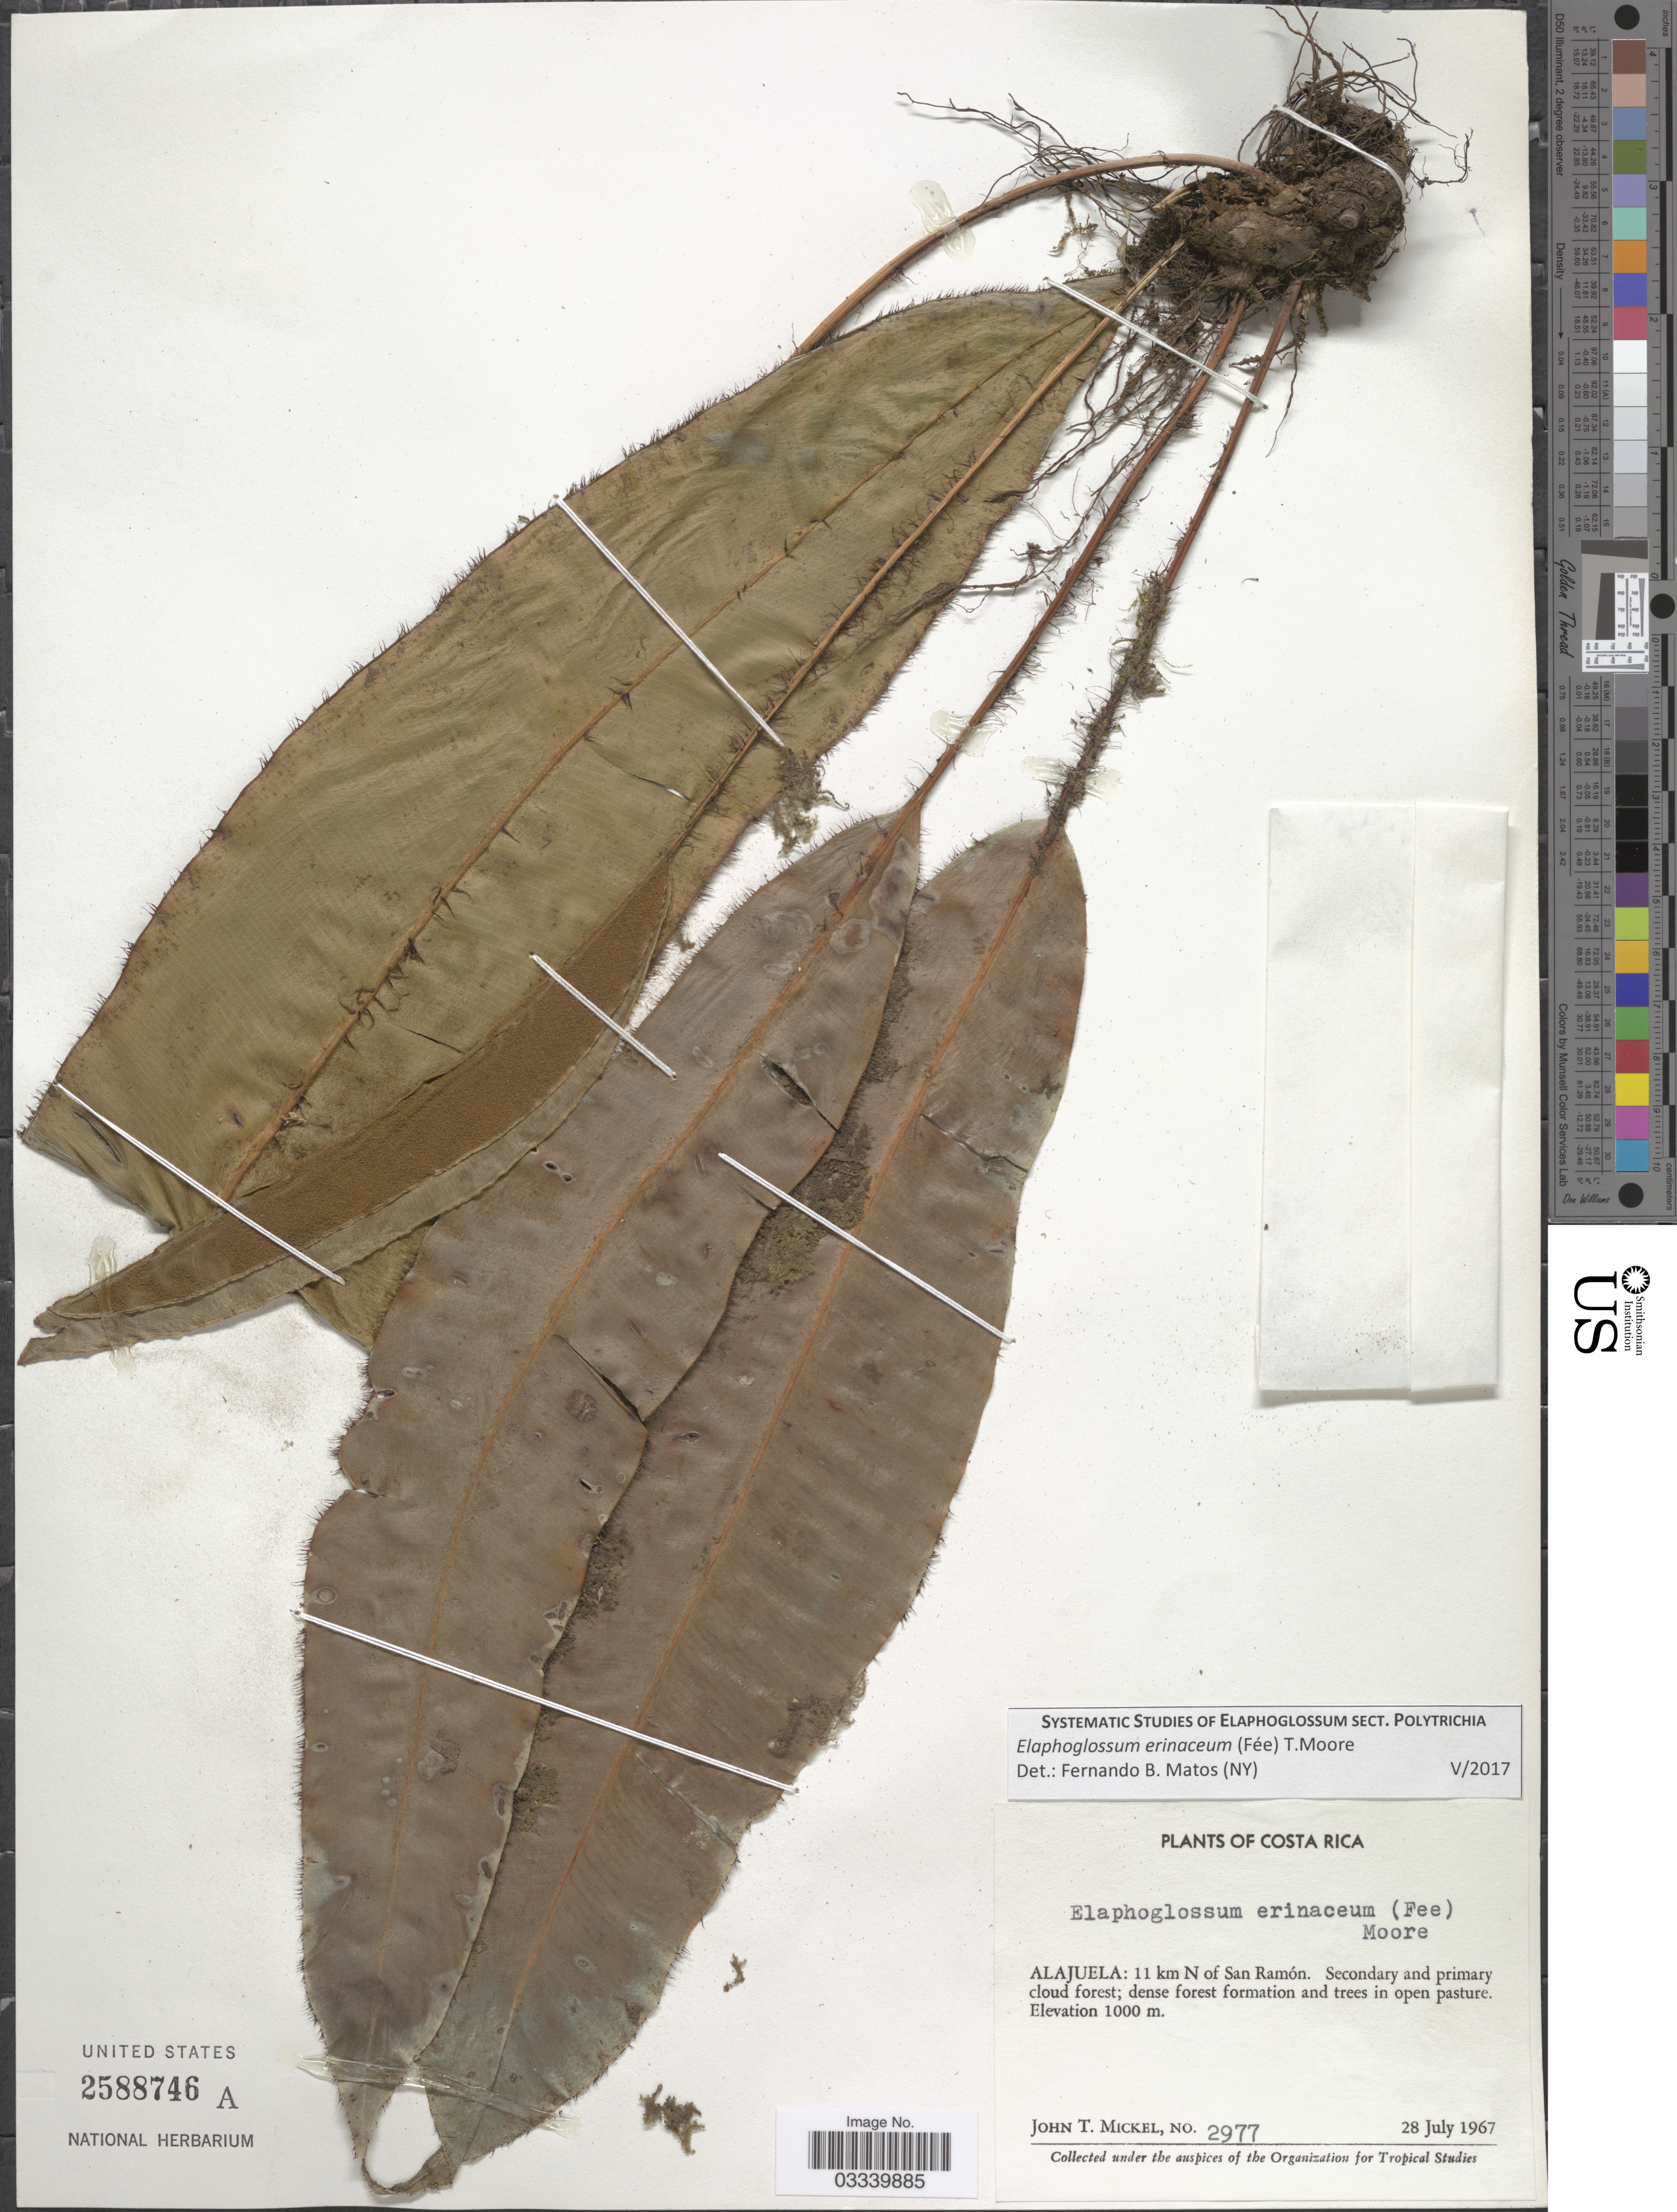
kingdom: Plantae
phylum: Tracheophyta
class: Polypodiopsida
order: Polypodiales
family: Dryopteridaceae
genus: Elaphoglossum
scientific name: Elaphoglossum erinaceum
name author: (Fée) T. Moore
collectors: J. T. Mickel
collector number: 2977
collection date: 1967-07-28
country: Costa Rica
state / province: Alajuela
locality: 11 km N of San Ramón.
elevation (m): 1000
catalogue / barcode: US 2588746A